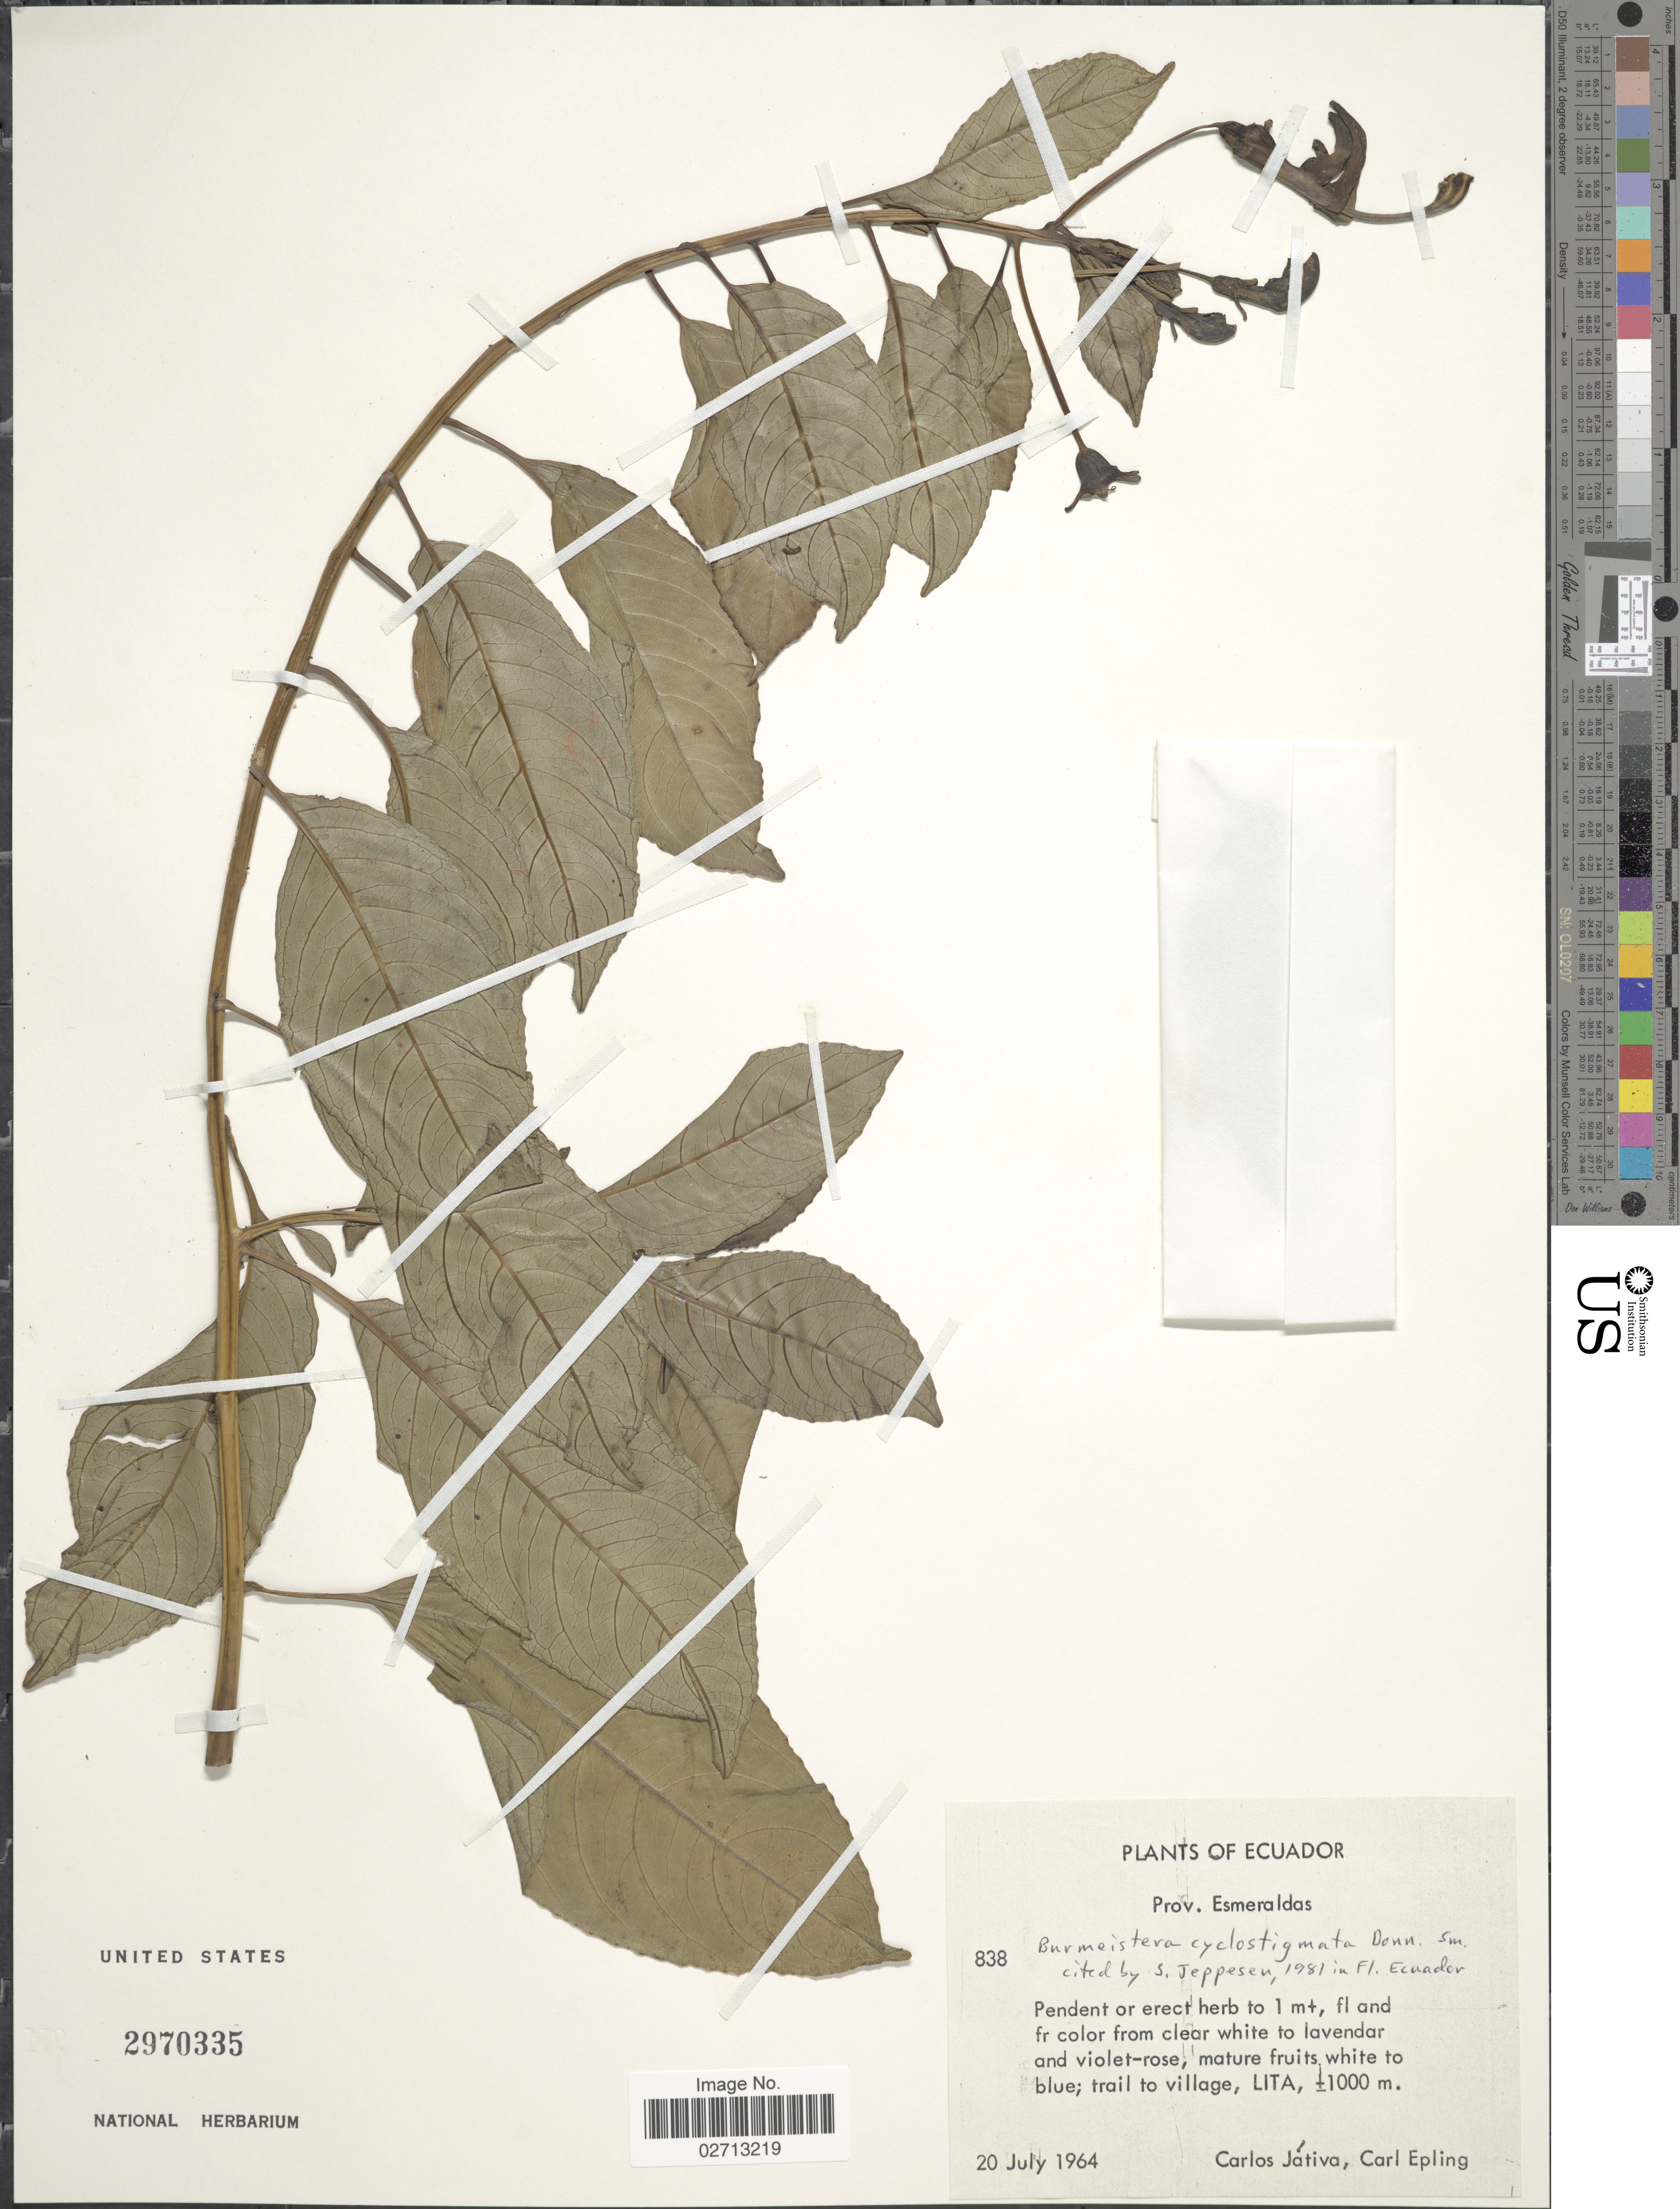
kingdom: Plantae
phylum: Tracheophyta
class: Magnoliopsida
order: Asterales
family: Campanulaceae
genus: Burmeistera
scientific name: Burmeistera cyclostigmata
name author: Donn. Sm.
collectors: C. D. Játiva & C. C. Epling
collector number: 838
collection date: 1964-07-20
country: Ecuador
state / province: Esmeraldas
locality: Trail to village, Lita.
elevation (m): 1000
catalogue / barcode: US 2970335